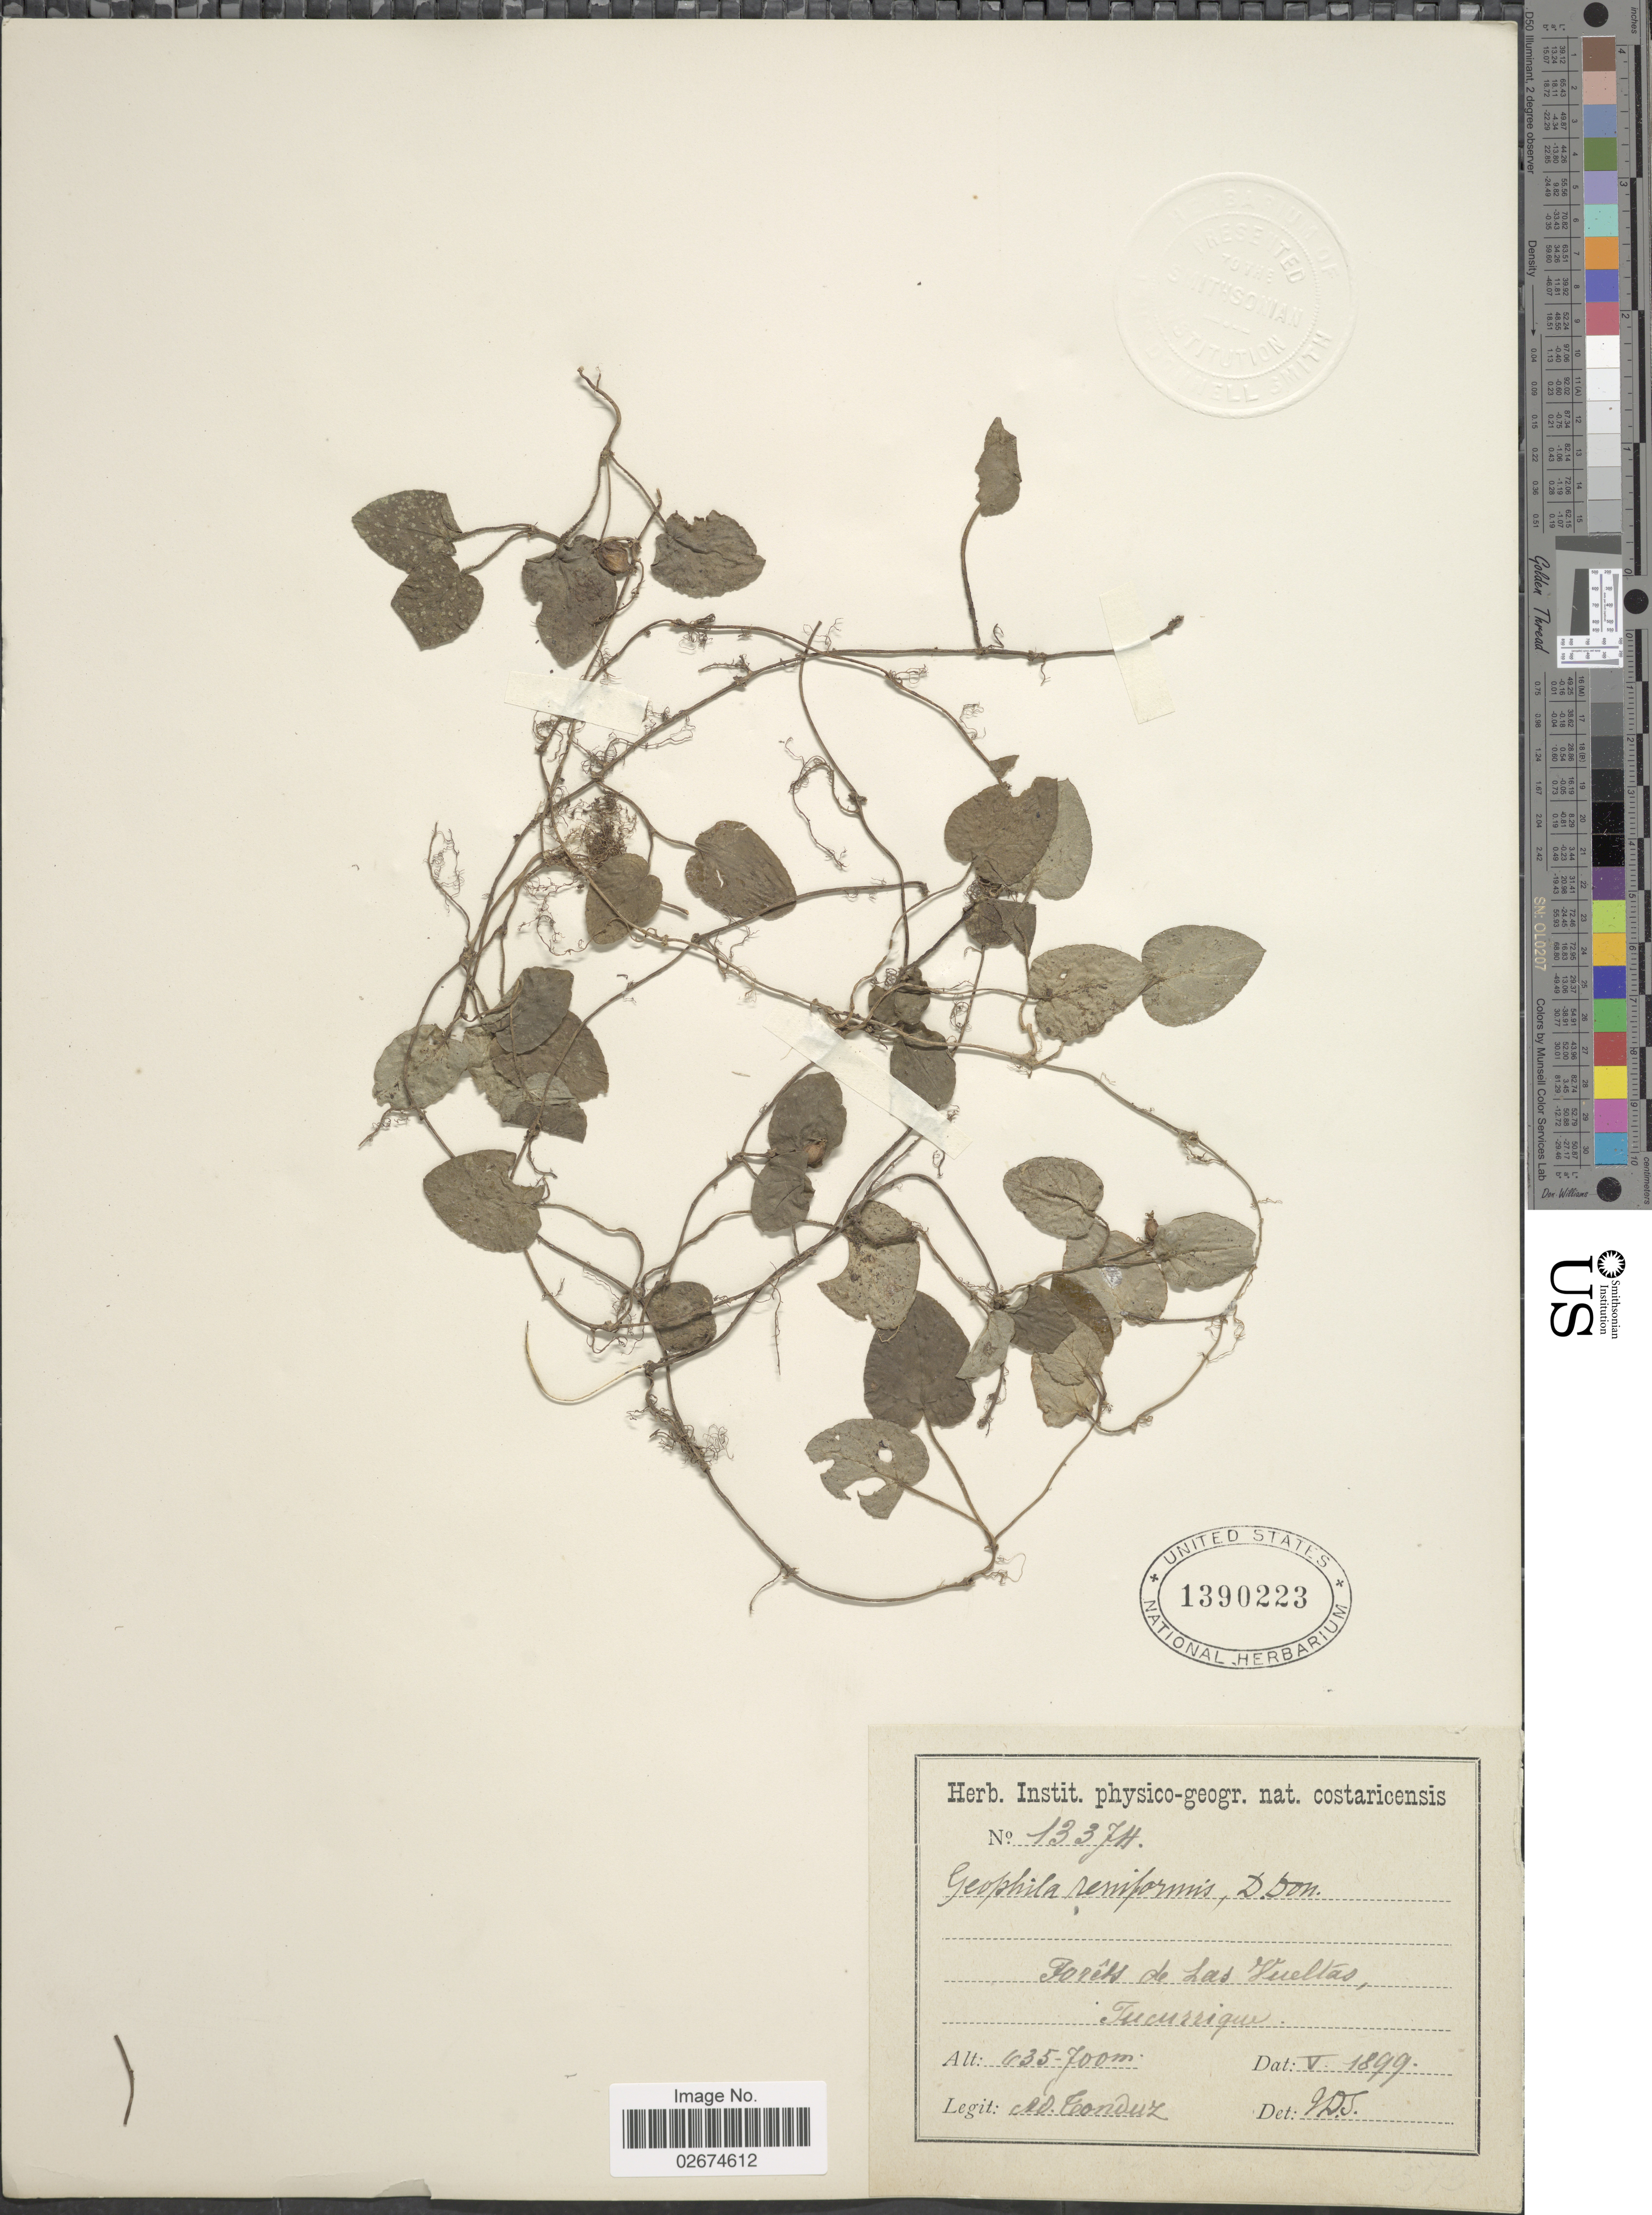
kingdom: Plantae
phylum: Tracheophyta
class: Magnoliopsida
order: Gentianales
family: Rubiaceae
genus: Geophila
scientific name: Geophila herbacea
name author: (Jacq.) K. Schum.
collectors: A. Tonduz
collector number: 13374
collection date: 1899-05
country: Costa Rica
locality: Forets de Las Vueltas, Tucurrique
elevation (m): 635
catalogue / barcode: US 1390223